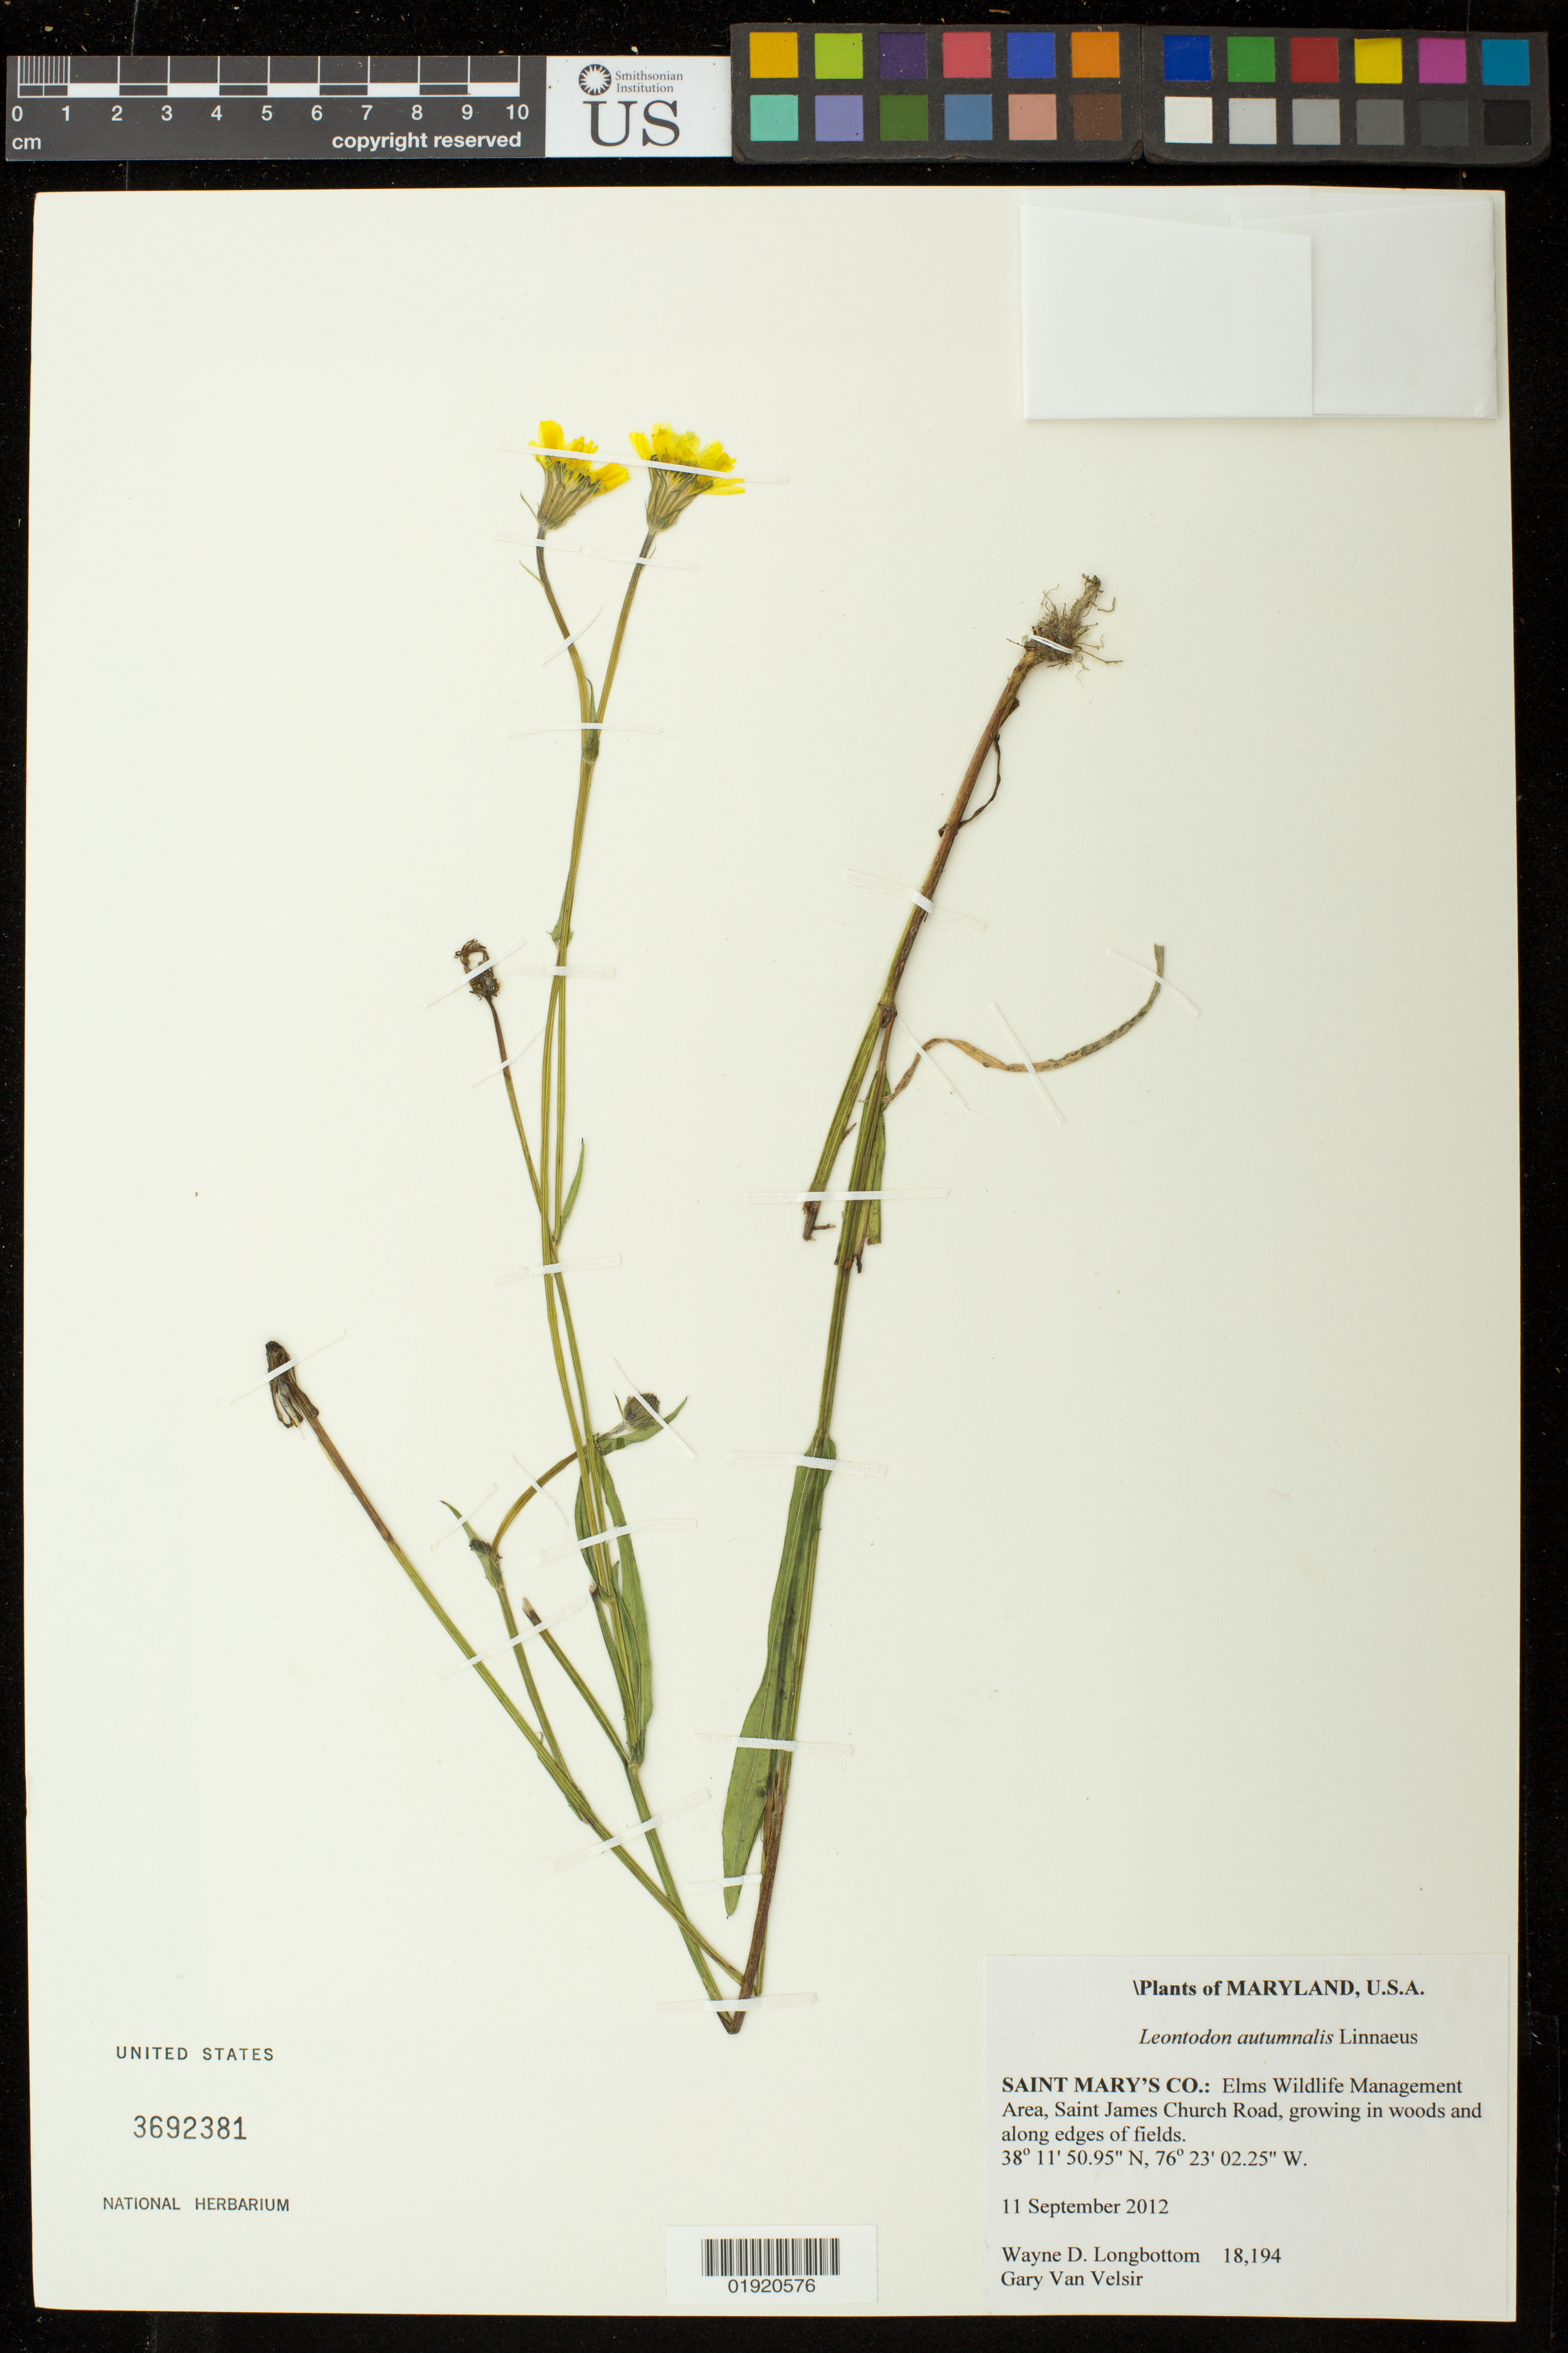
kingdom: Plantae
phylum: Tracheophyta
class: Magnoliopsida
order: Asterales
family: Asteraceae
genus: Scorzoneroides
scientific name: Scorzoneroides autumnalis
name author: (L.) Moench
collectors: W. D. Longbottom & G. Van Velsir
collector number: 18194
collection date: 2012-09-11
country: United States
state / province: Maryland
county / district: St. Mary's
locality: Maryland. Saint Mary's Co.: Elms Wildlife Management Area.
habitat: Saint James Church Road, growing in woods and along edges of fields.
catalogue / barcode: US 3692381